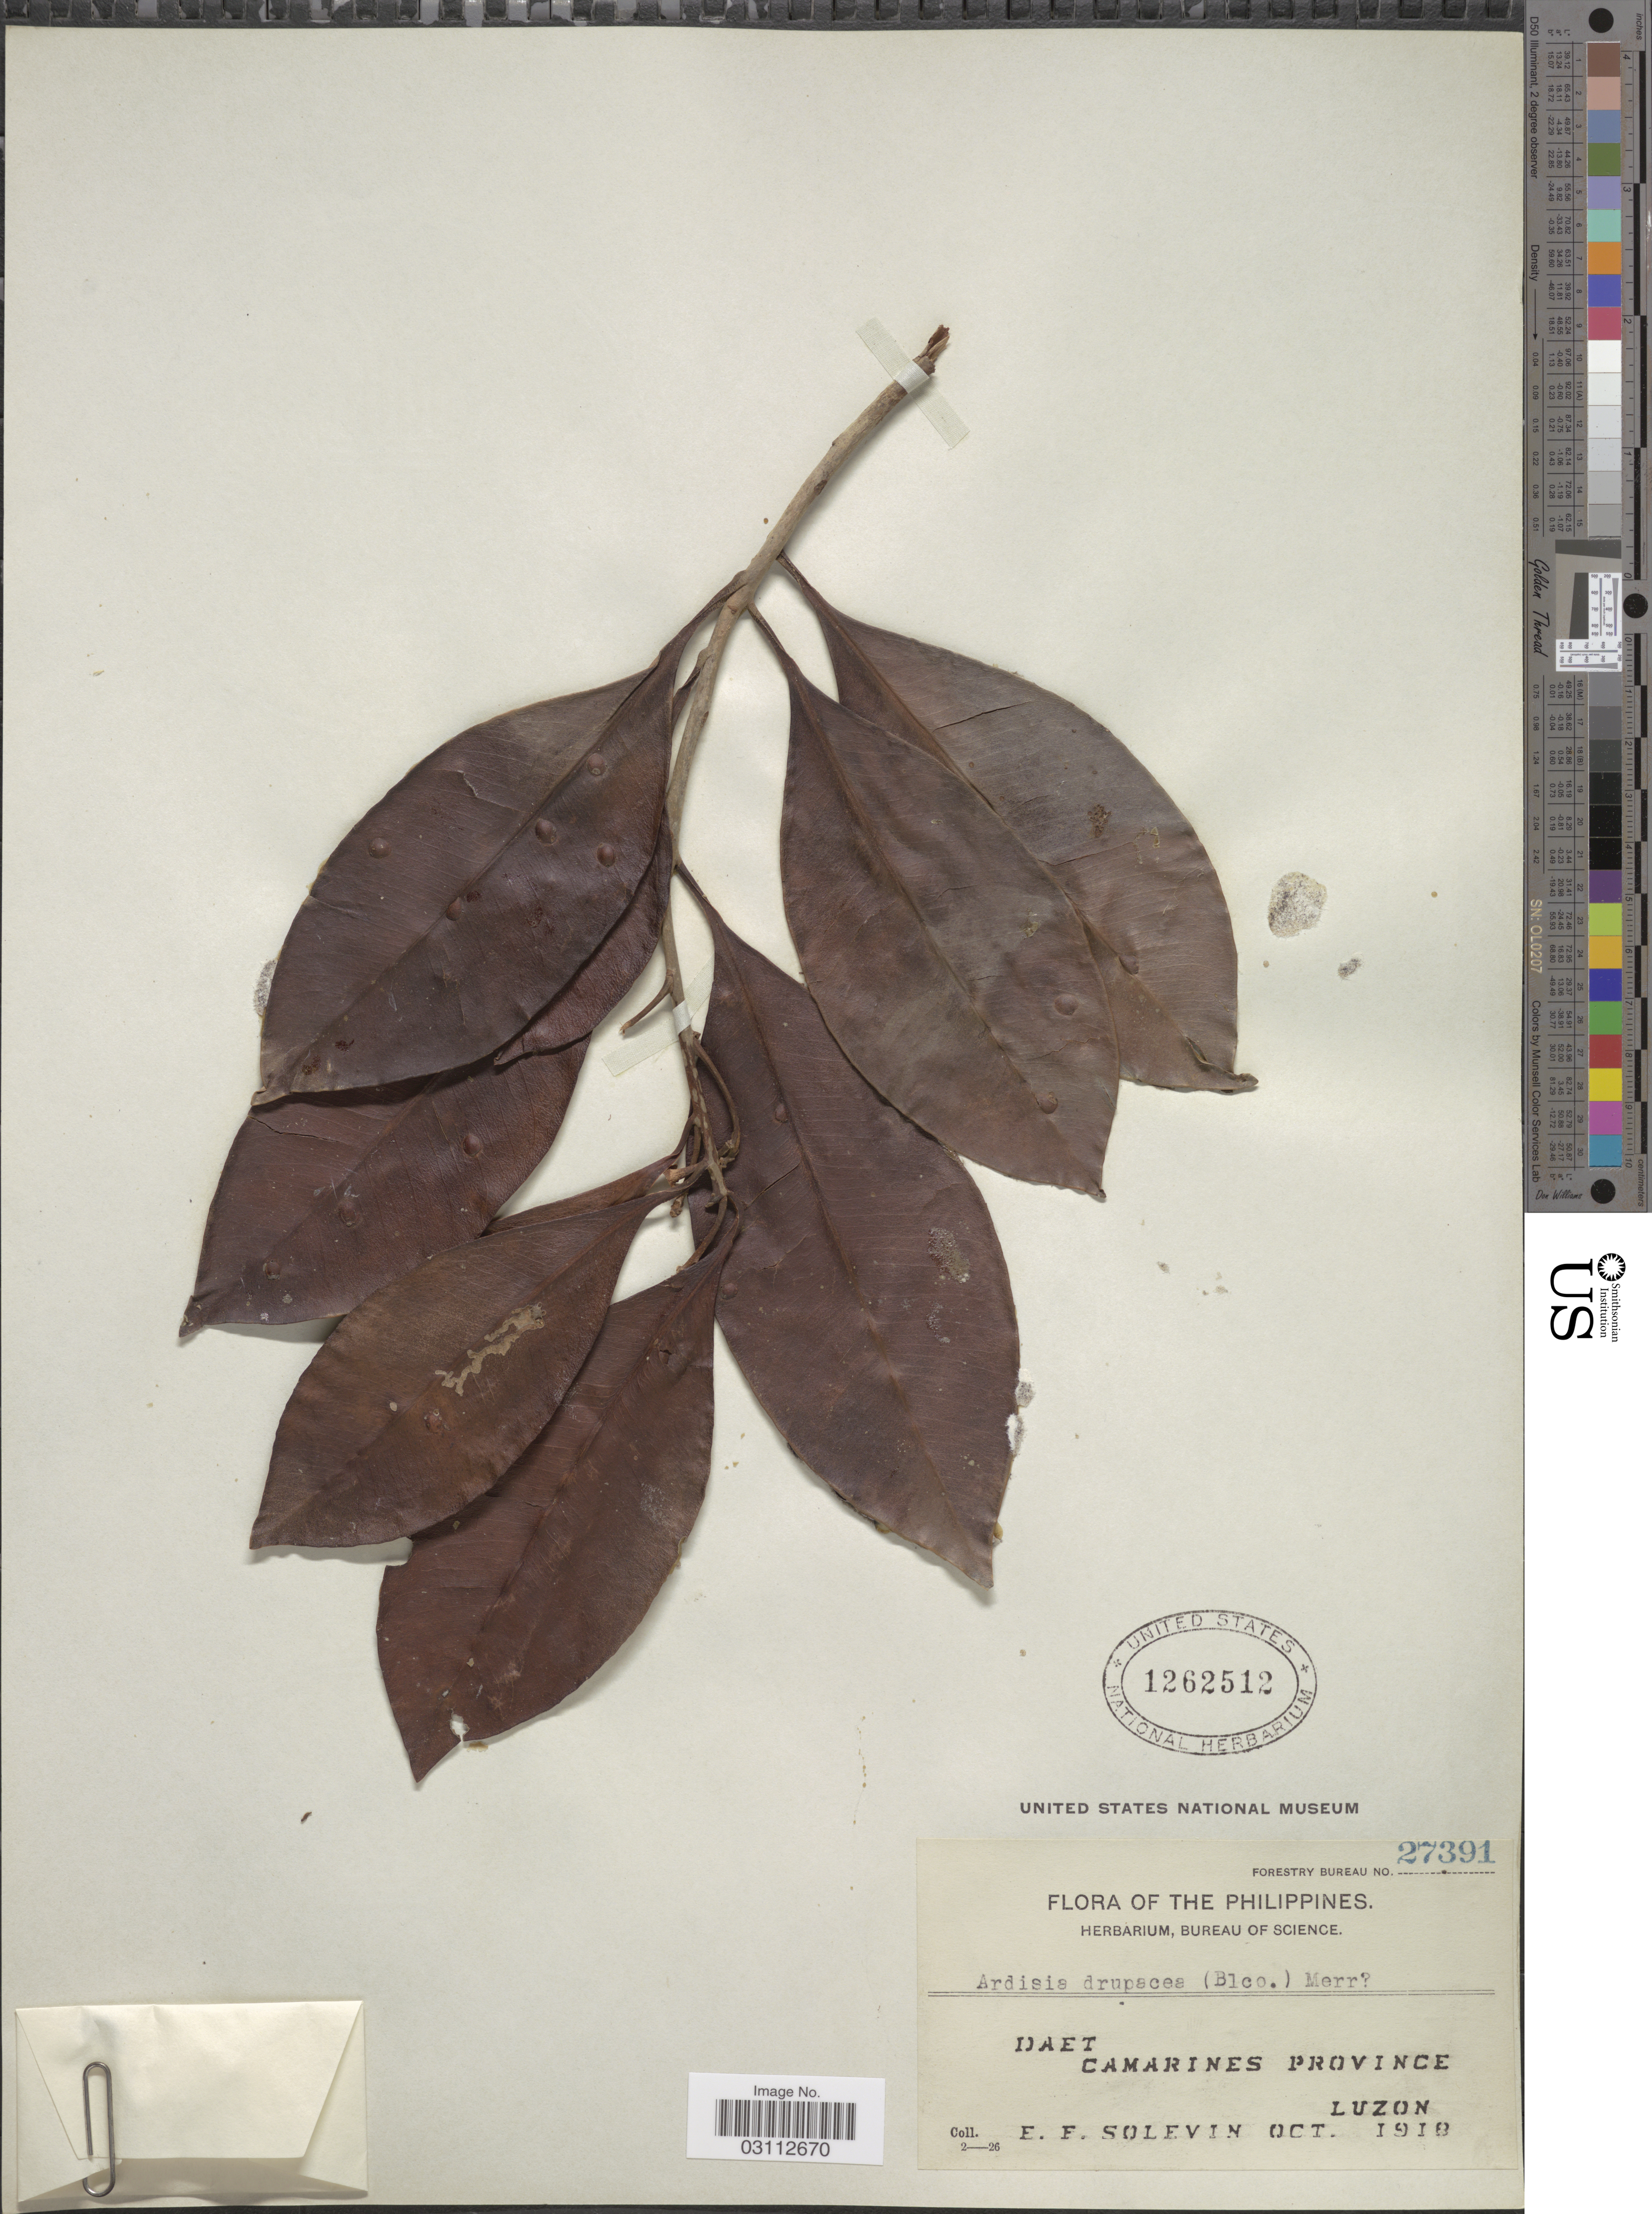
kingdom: Plantae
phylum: Tracheophyta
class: Magnoliopsida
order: Ericales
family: Primulaceae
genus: Ardisia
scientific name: Ardisia drupacea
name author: (Blanco) Merr.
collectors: E. Solevin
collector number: Forestry Bureau 27391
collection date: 1918-10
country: Philippines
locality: Daet, Camarines Province, Luzon.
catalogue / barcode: US 1262512